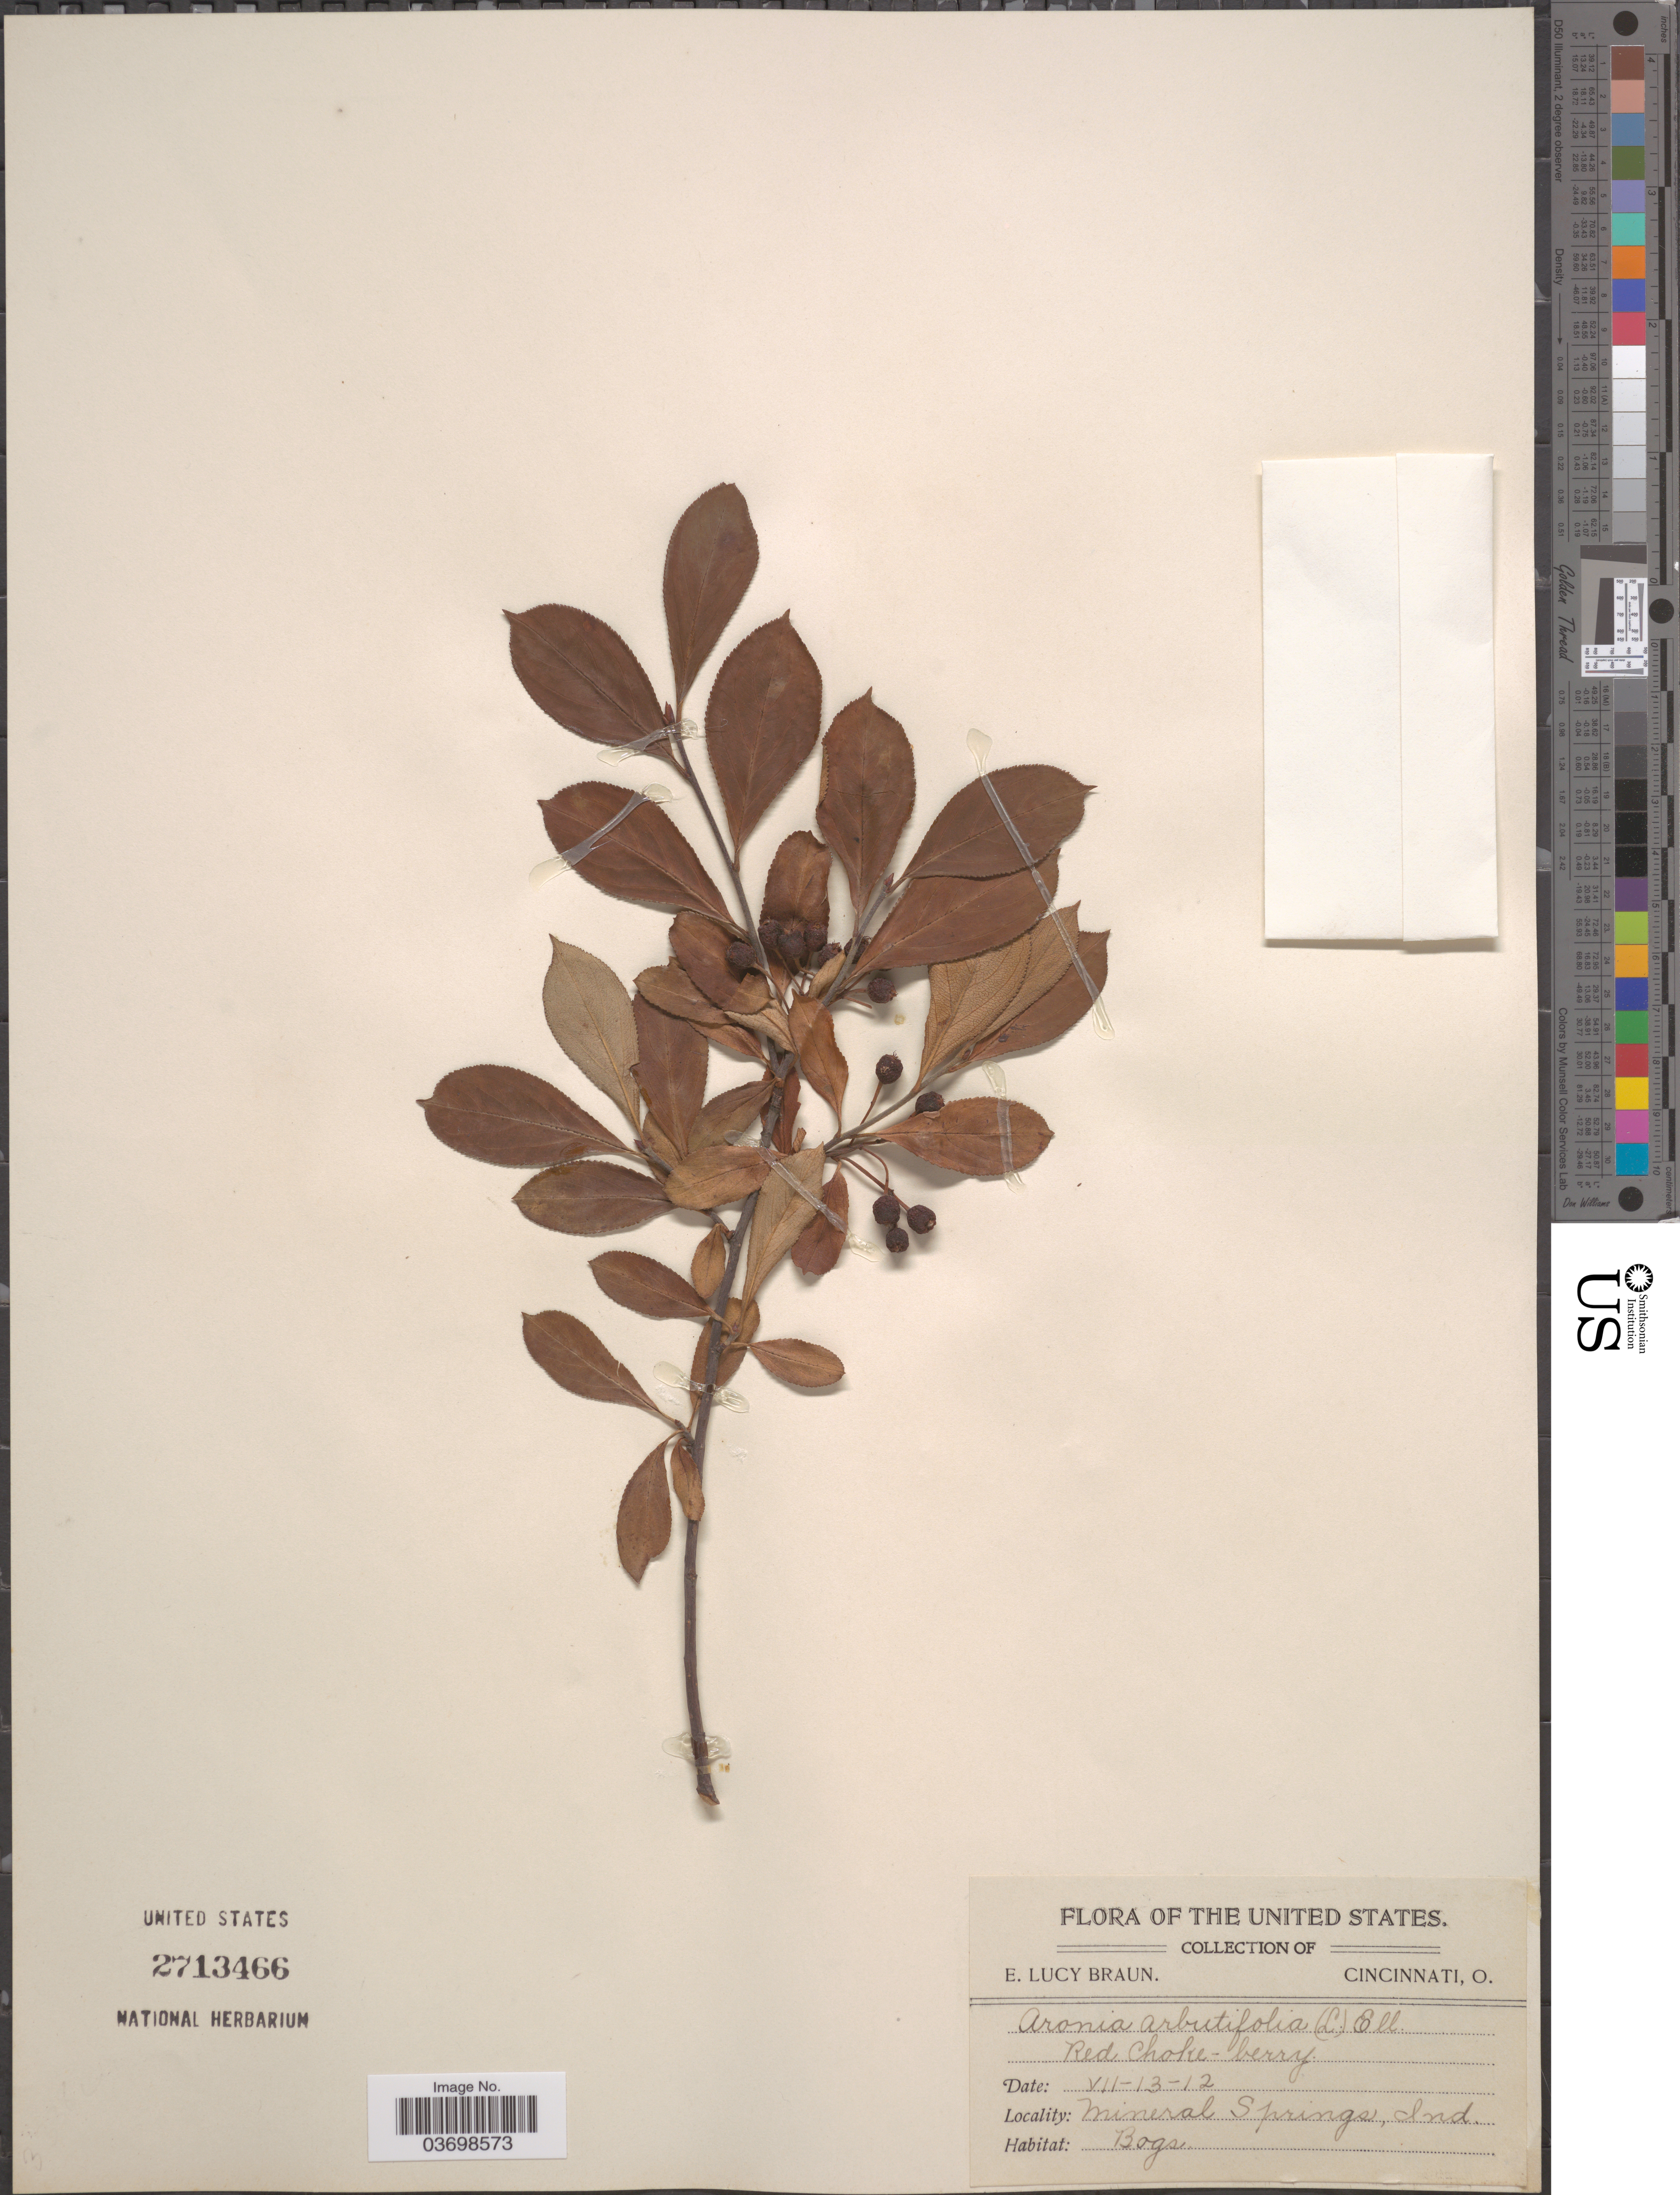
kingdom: Plantae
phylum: Tracheophyta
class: Magnoliopsida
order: Rosales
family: Rosaceae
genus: Aronia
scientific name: Aronia arbutifolia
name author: (L.) Pers.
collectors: E. L. Braun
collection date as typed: Transcribed d/m/y: 13/7/12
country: United States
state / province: Indiana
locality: Mineral Springs.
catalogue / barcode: US 2713466